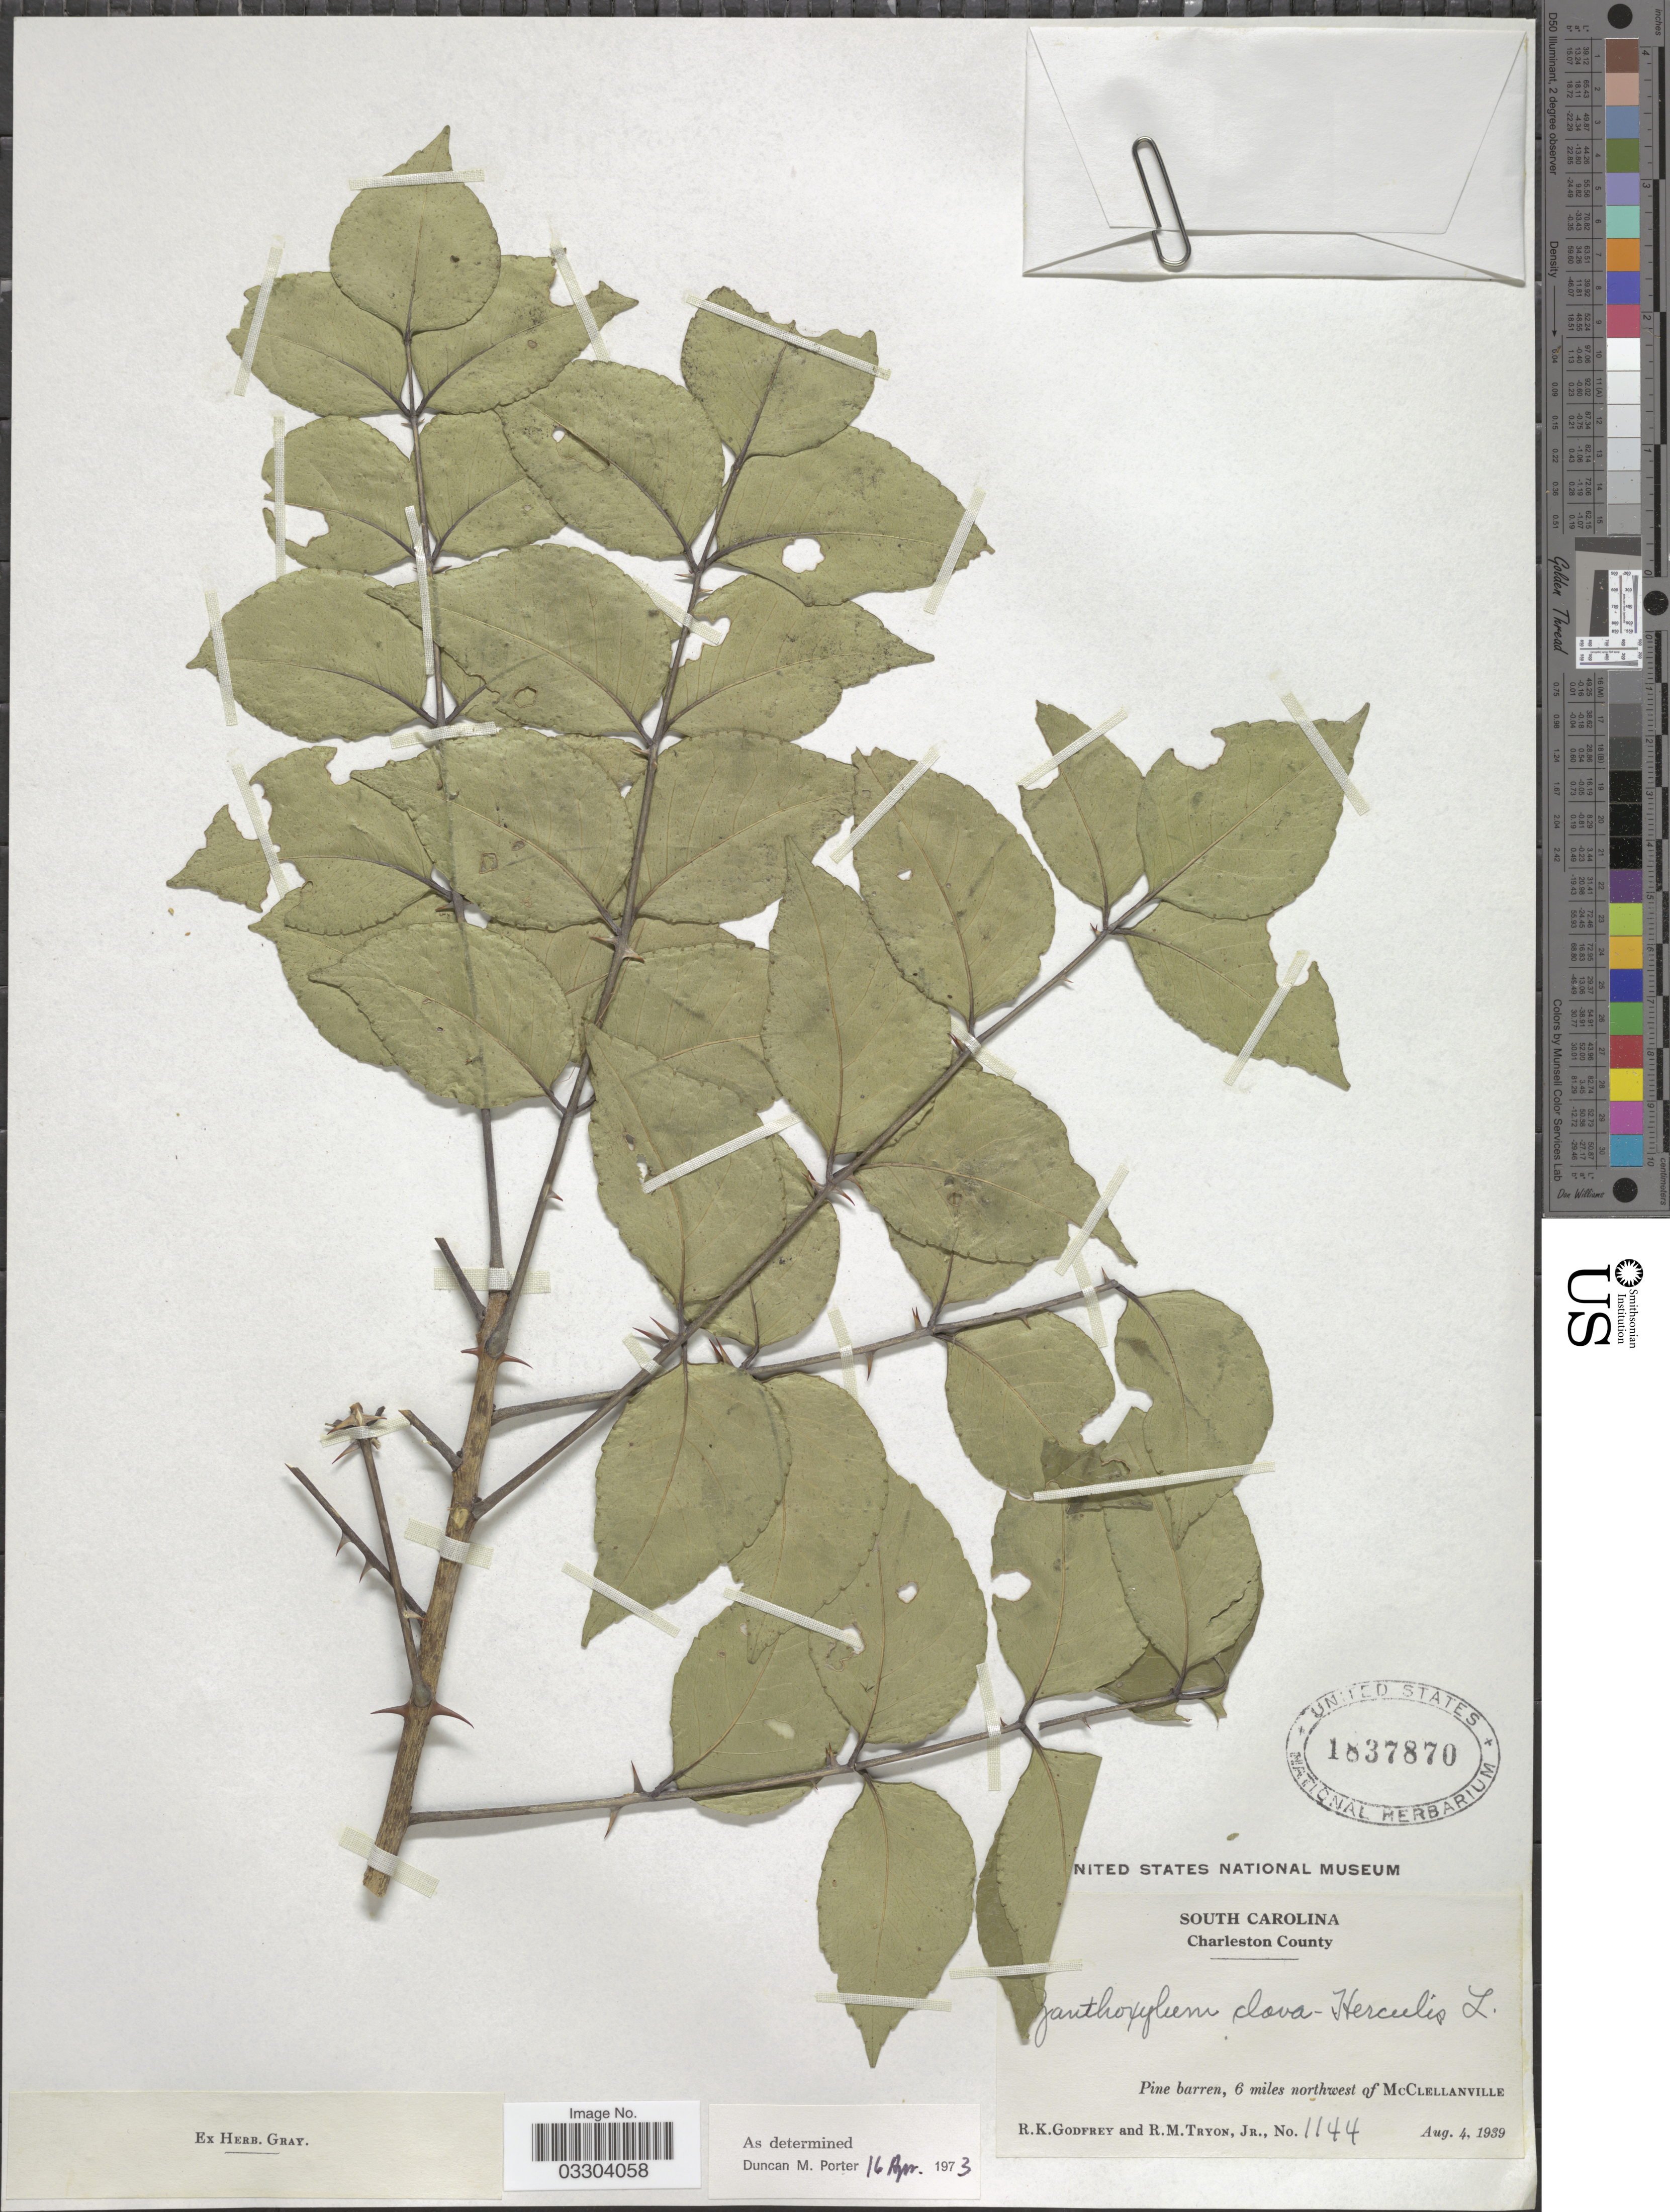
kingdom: Plantae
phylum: Tracheophyta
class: Magnoliopsida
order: Sapindales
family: Rutaceae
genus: Zanthoxylum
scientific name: Zanthoxylum clava-herculis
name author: L.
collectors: R. K. Godfrey & R. Tryon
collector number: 1144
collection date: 1939-08-04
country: United States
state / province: South Carolina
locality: Charleston County. Pine barren, 6 miles northwest of McClellanville.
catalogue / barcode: US 1837870